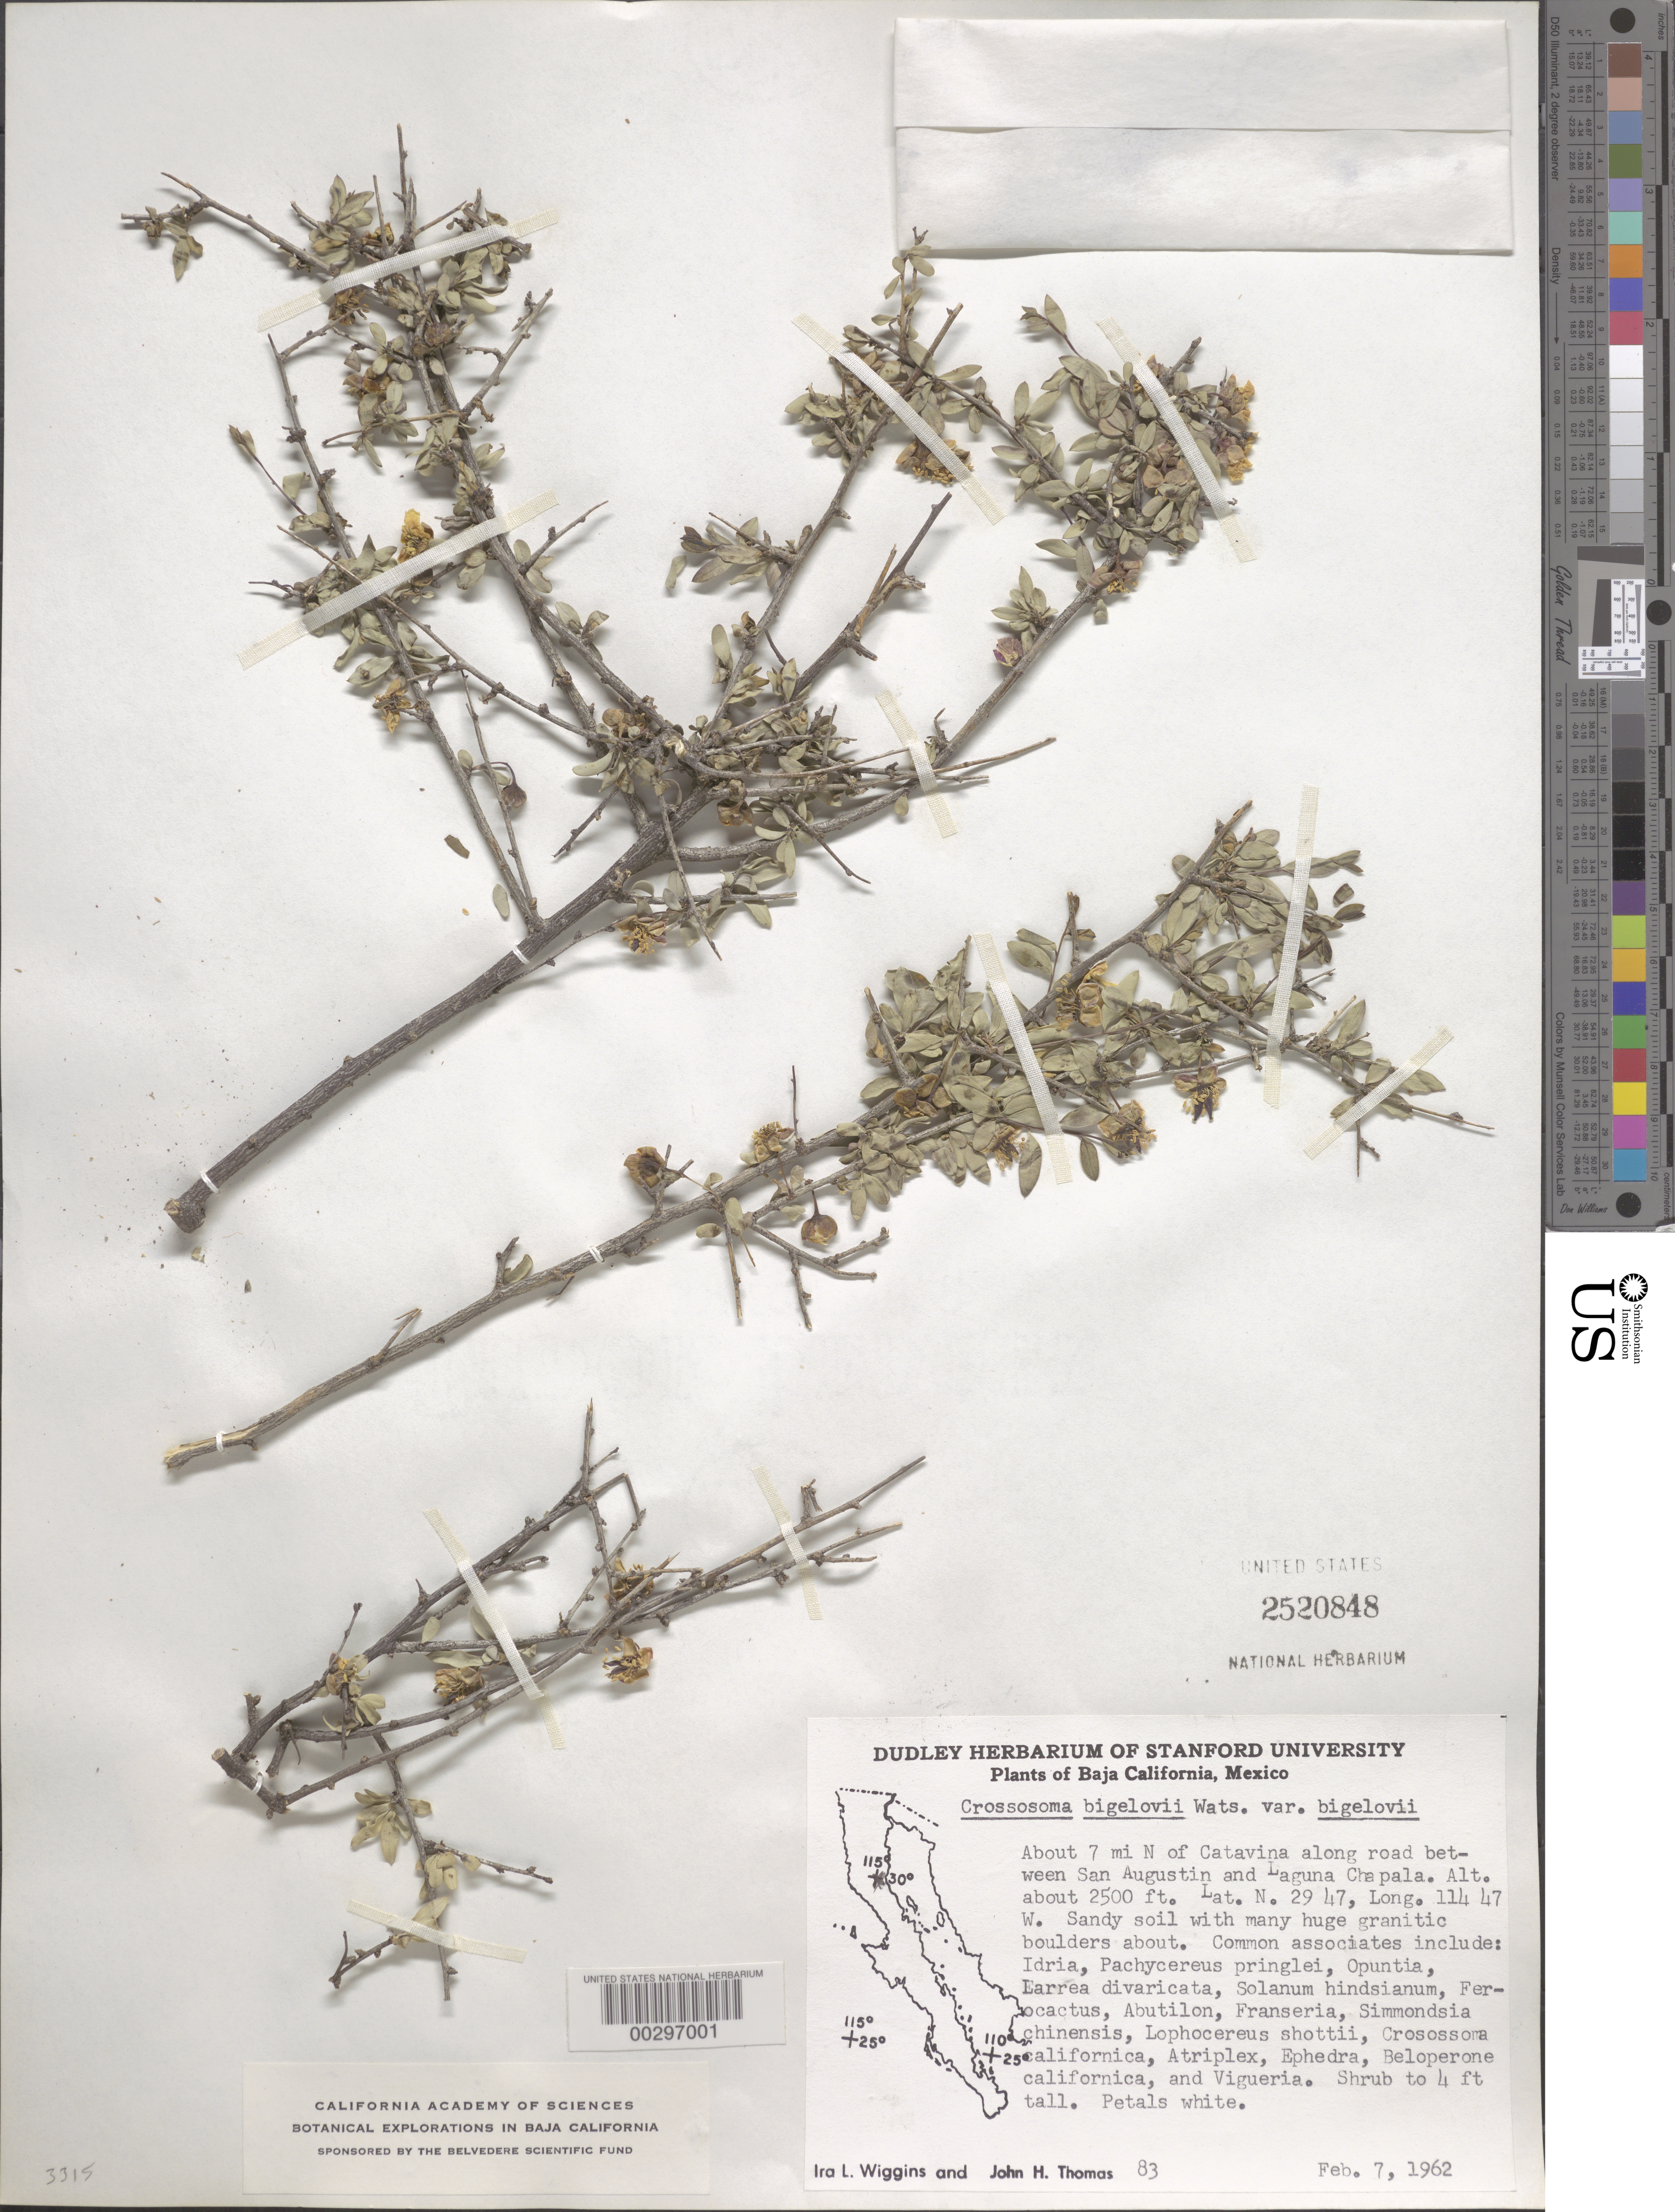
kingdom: Plantae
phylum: Tracheophyta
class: Magnoliopsida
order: Crossosomatales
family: Crossosomataceae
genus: Crossosoma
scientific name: Crossosoma bigelovii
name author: S. Watson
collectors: I. L. Wiggins & J. H. Thomas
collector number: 83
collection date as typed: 07 Feb 1962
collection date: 1962-02-07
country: Mexico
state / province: Baja California Norte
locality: N of Catavina, along rd between San Augustin and Laguna Chapala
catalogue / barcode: US 2520848